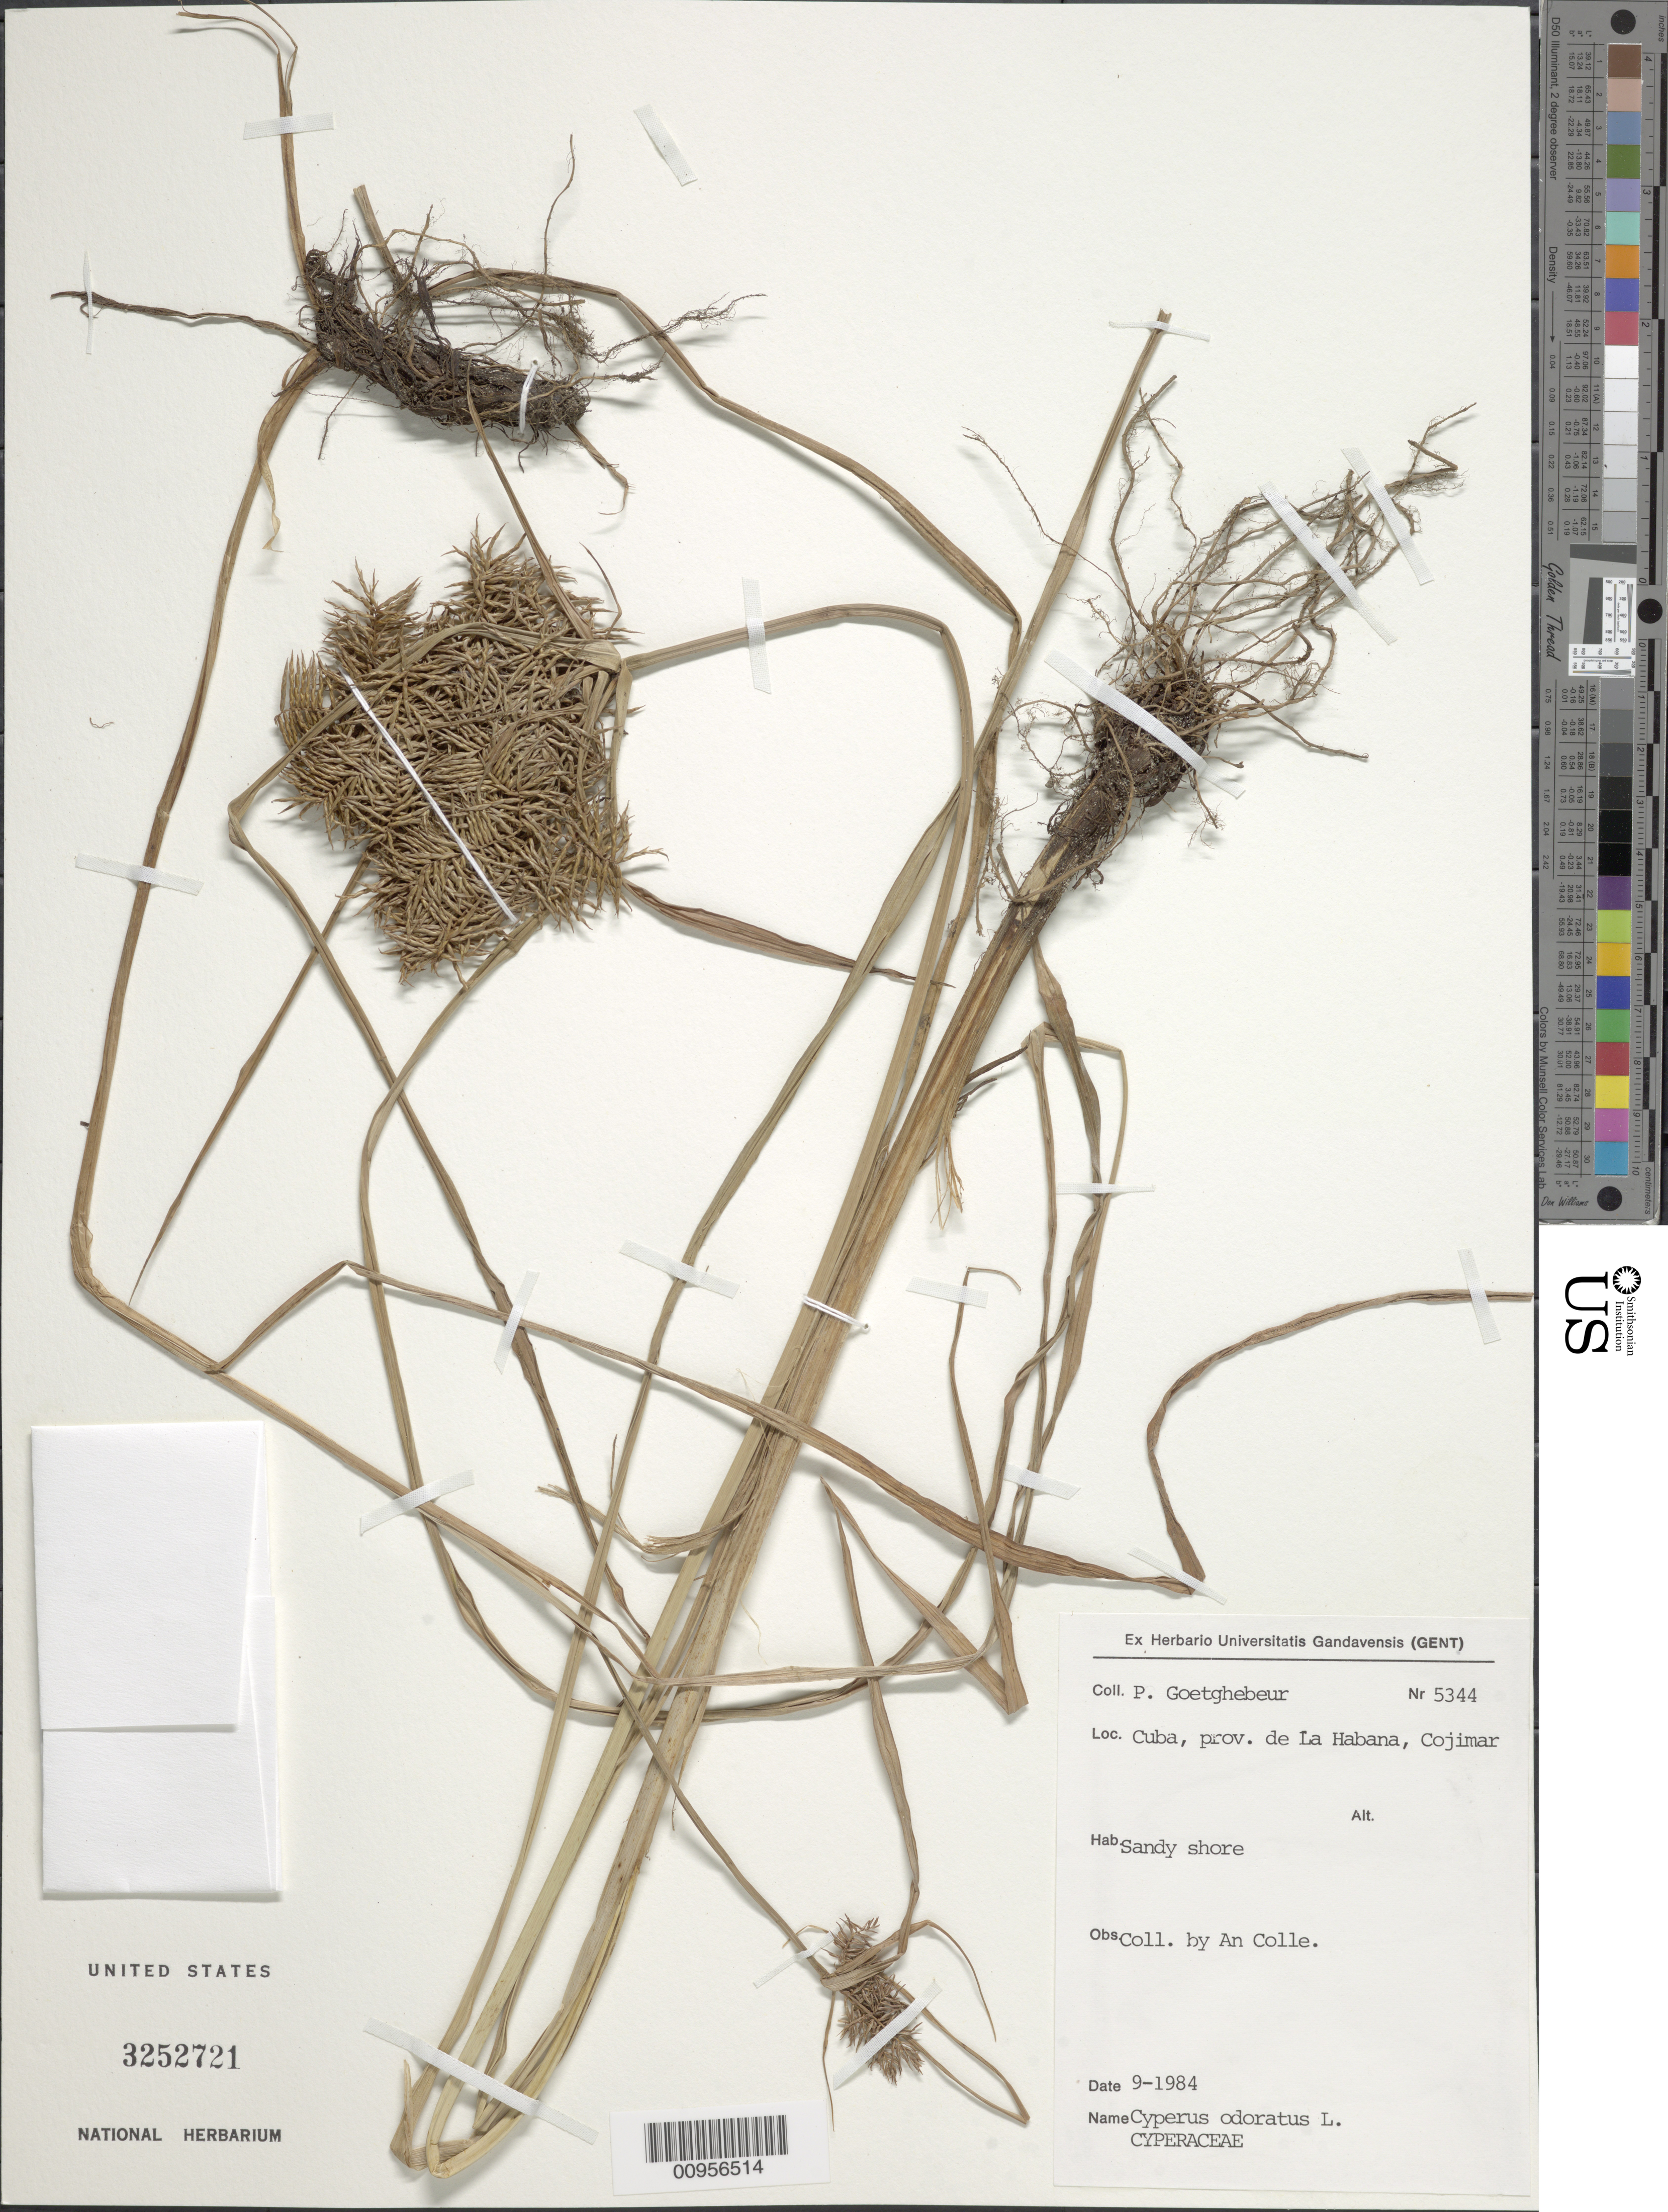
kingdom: Plantae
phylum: Tracheophyta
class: Liliopsida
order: Poales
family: Cyperaceae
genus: Cyperus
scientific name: Cyperus odoratus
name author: L.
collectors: P. Goetghebeur & A. Colle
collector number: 5344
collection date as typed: Sep 1984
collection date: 1984-09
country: Cuba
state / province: La Habana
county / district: Municipio Habana del Este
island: Cuba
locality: Cojimar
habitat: Sandy shore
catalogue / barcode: US 3252721